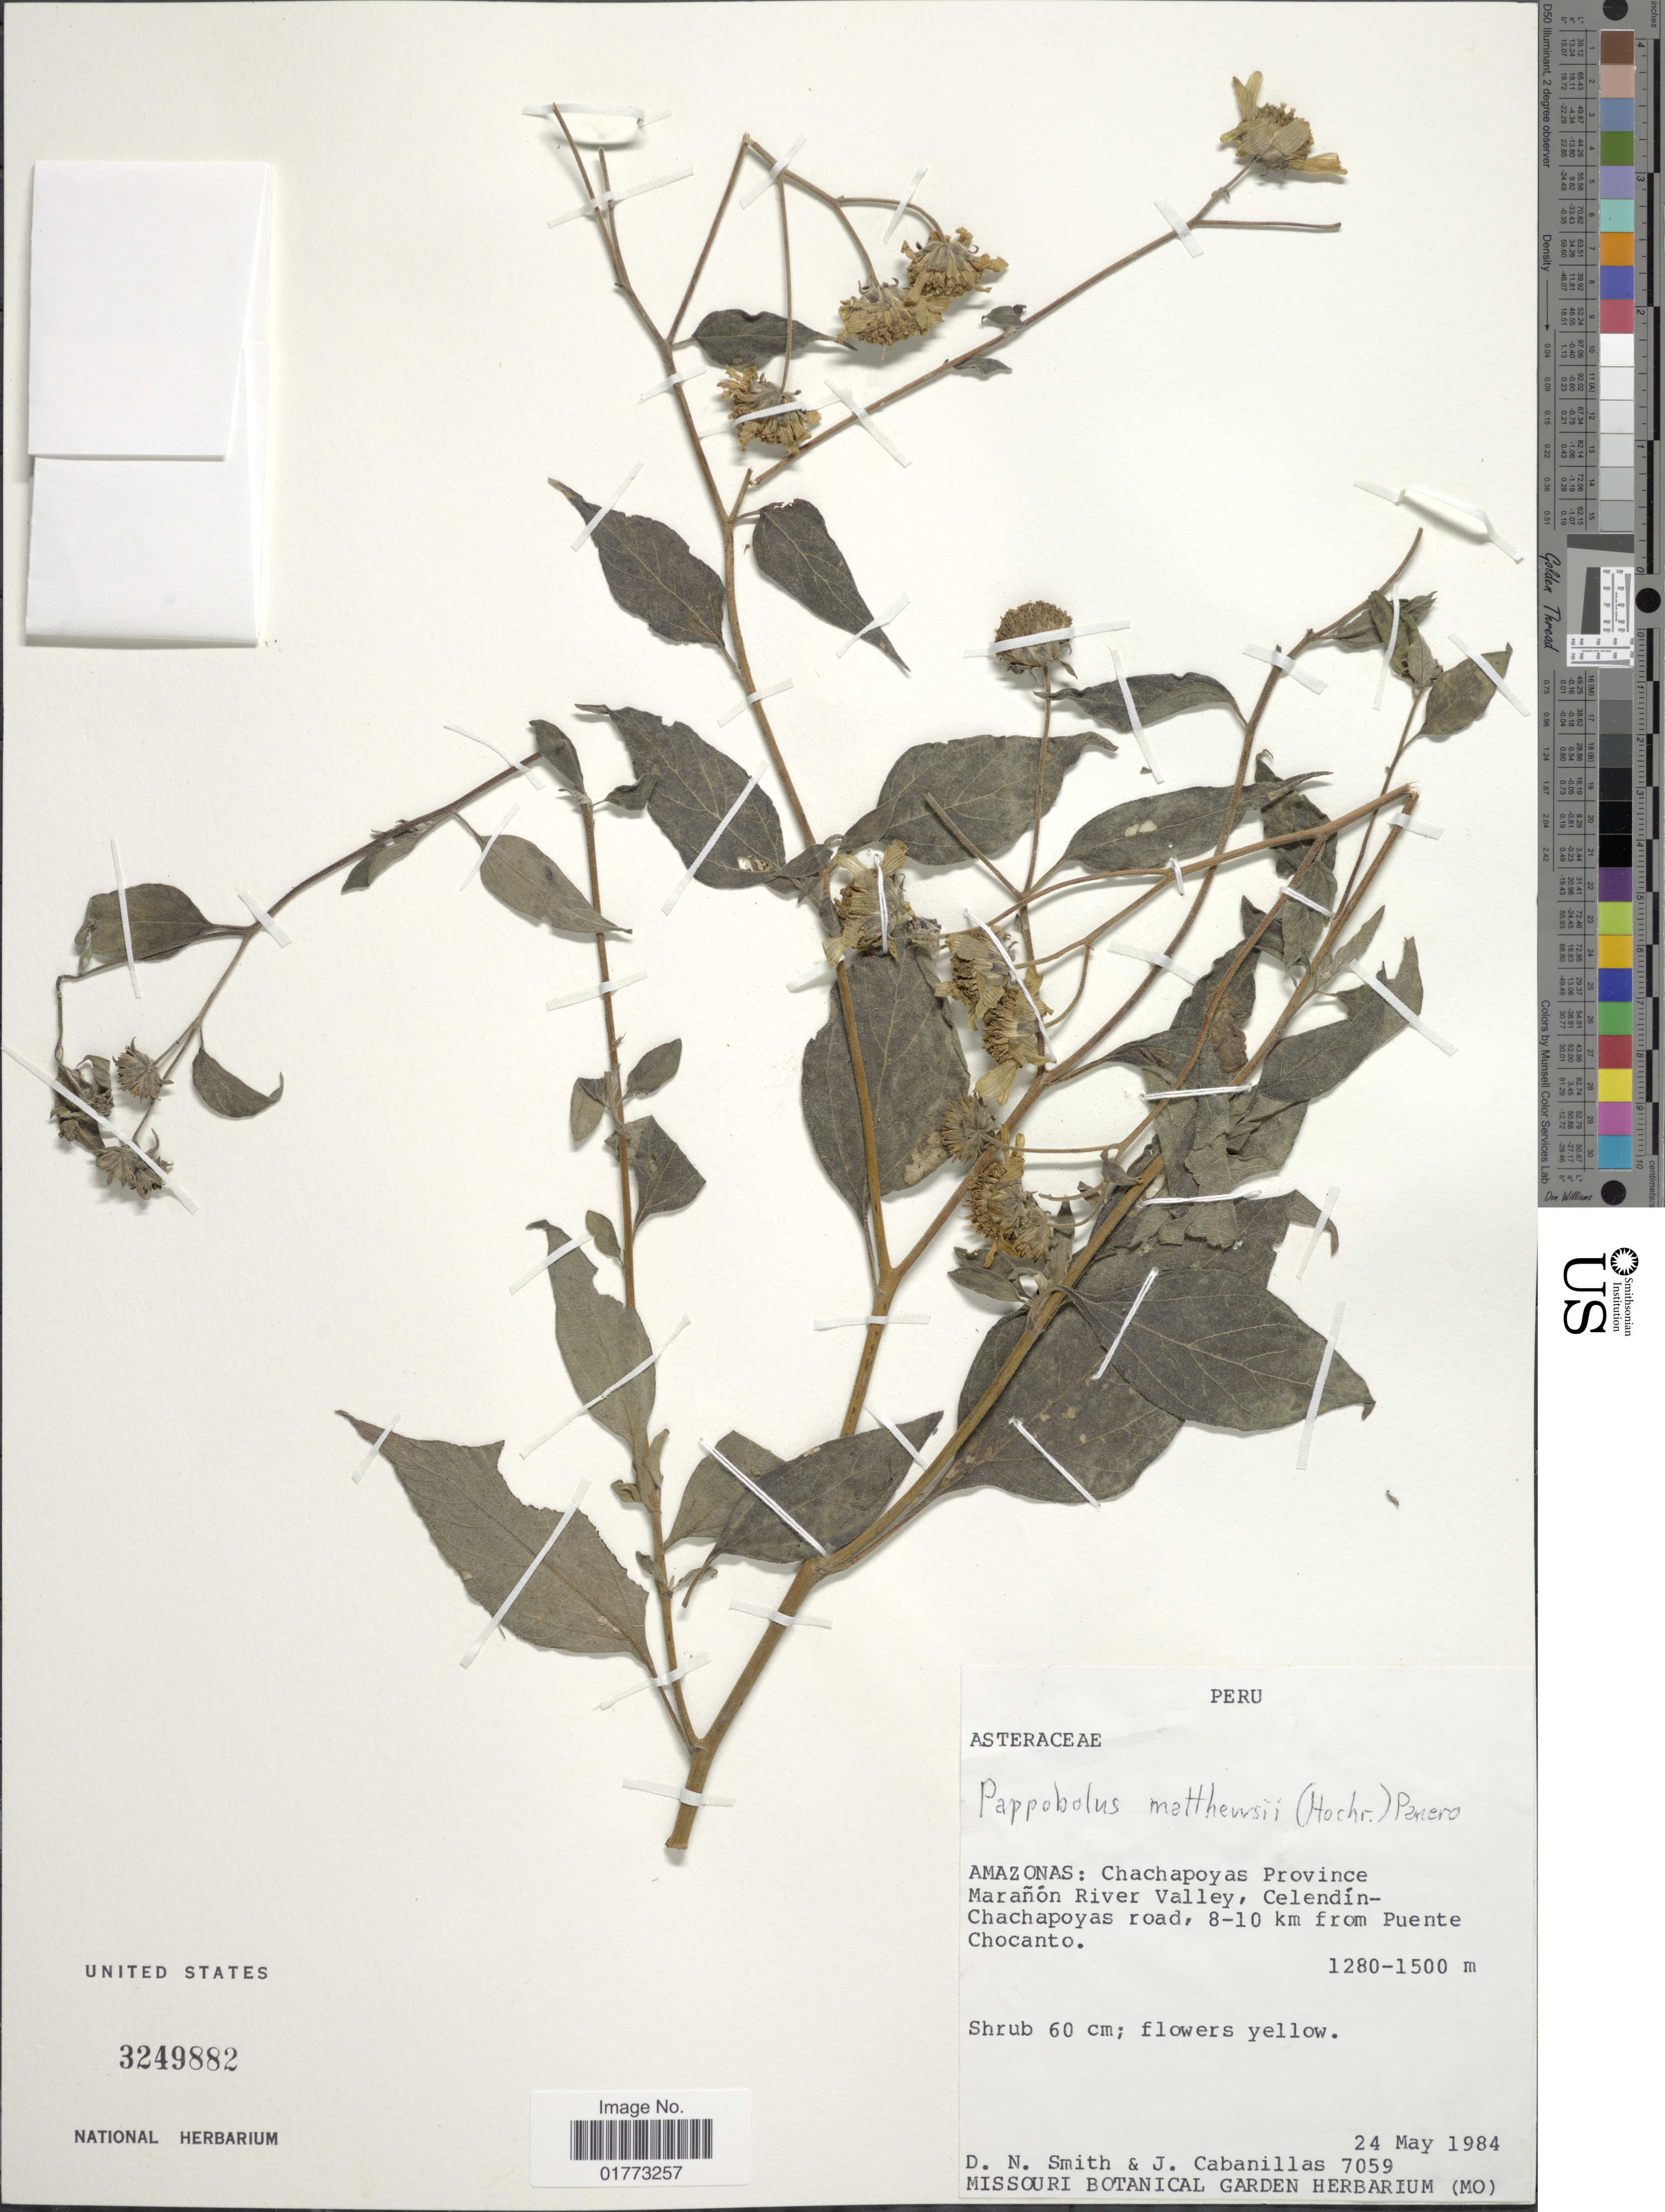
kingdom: Plantae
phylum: Tracheophyta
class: Magnoliopsida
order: Asterales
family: Asteraceae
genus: Pappobolus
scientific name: Pappobolus matthewsii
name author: (Hochr.) Panero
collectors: D. Smith & J. Cabanillas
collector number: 7059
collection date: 1984-05-24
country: Peru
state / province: Amazonas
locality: Chachapoyas Province Marañón River Valley, Celedín-Chachapoyas road, 8-10 km from Puente Chocanto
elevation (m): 1280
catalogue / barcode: US 3249882